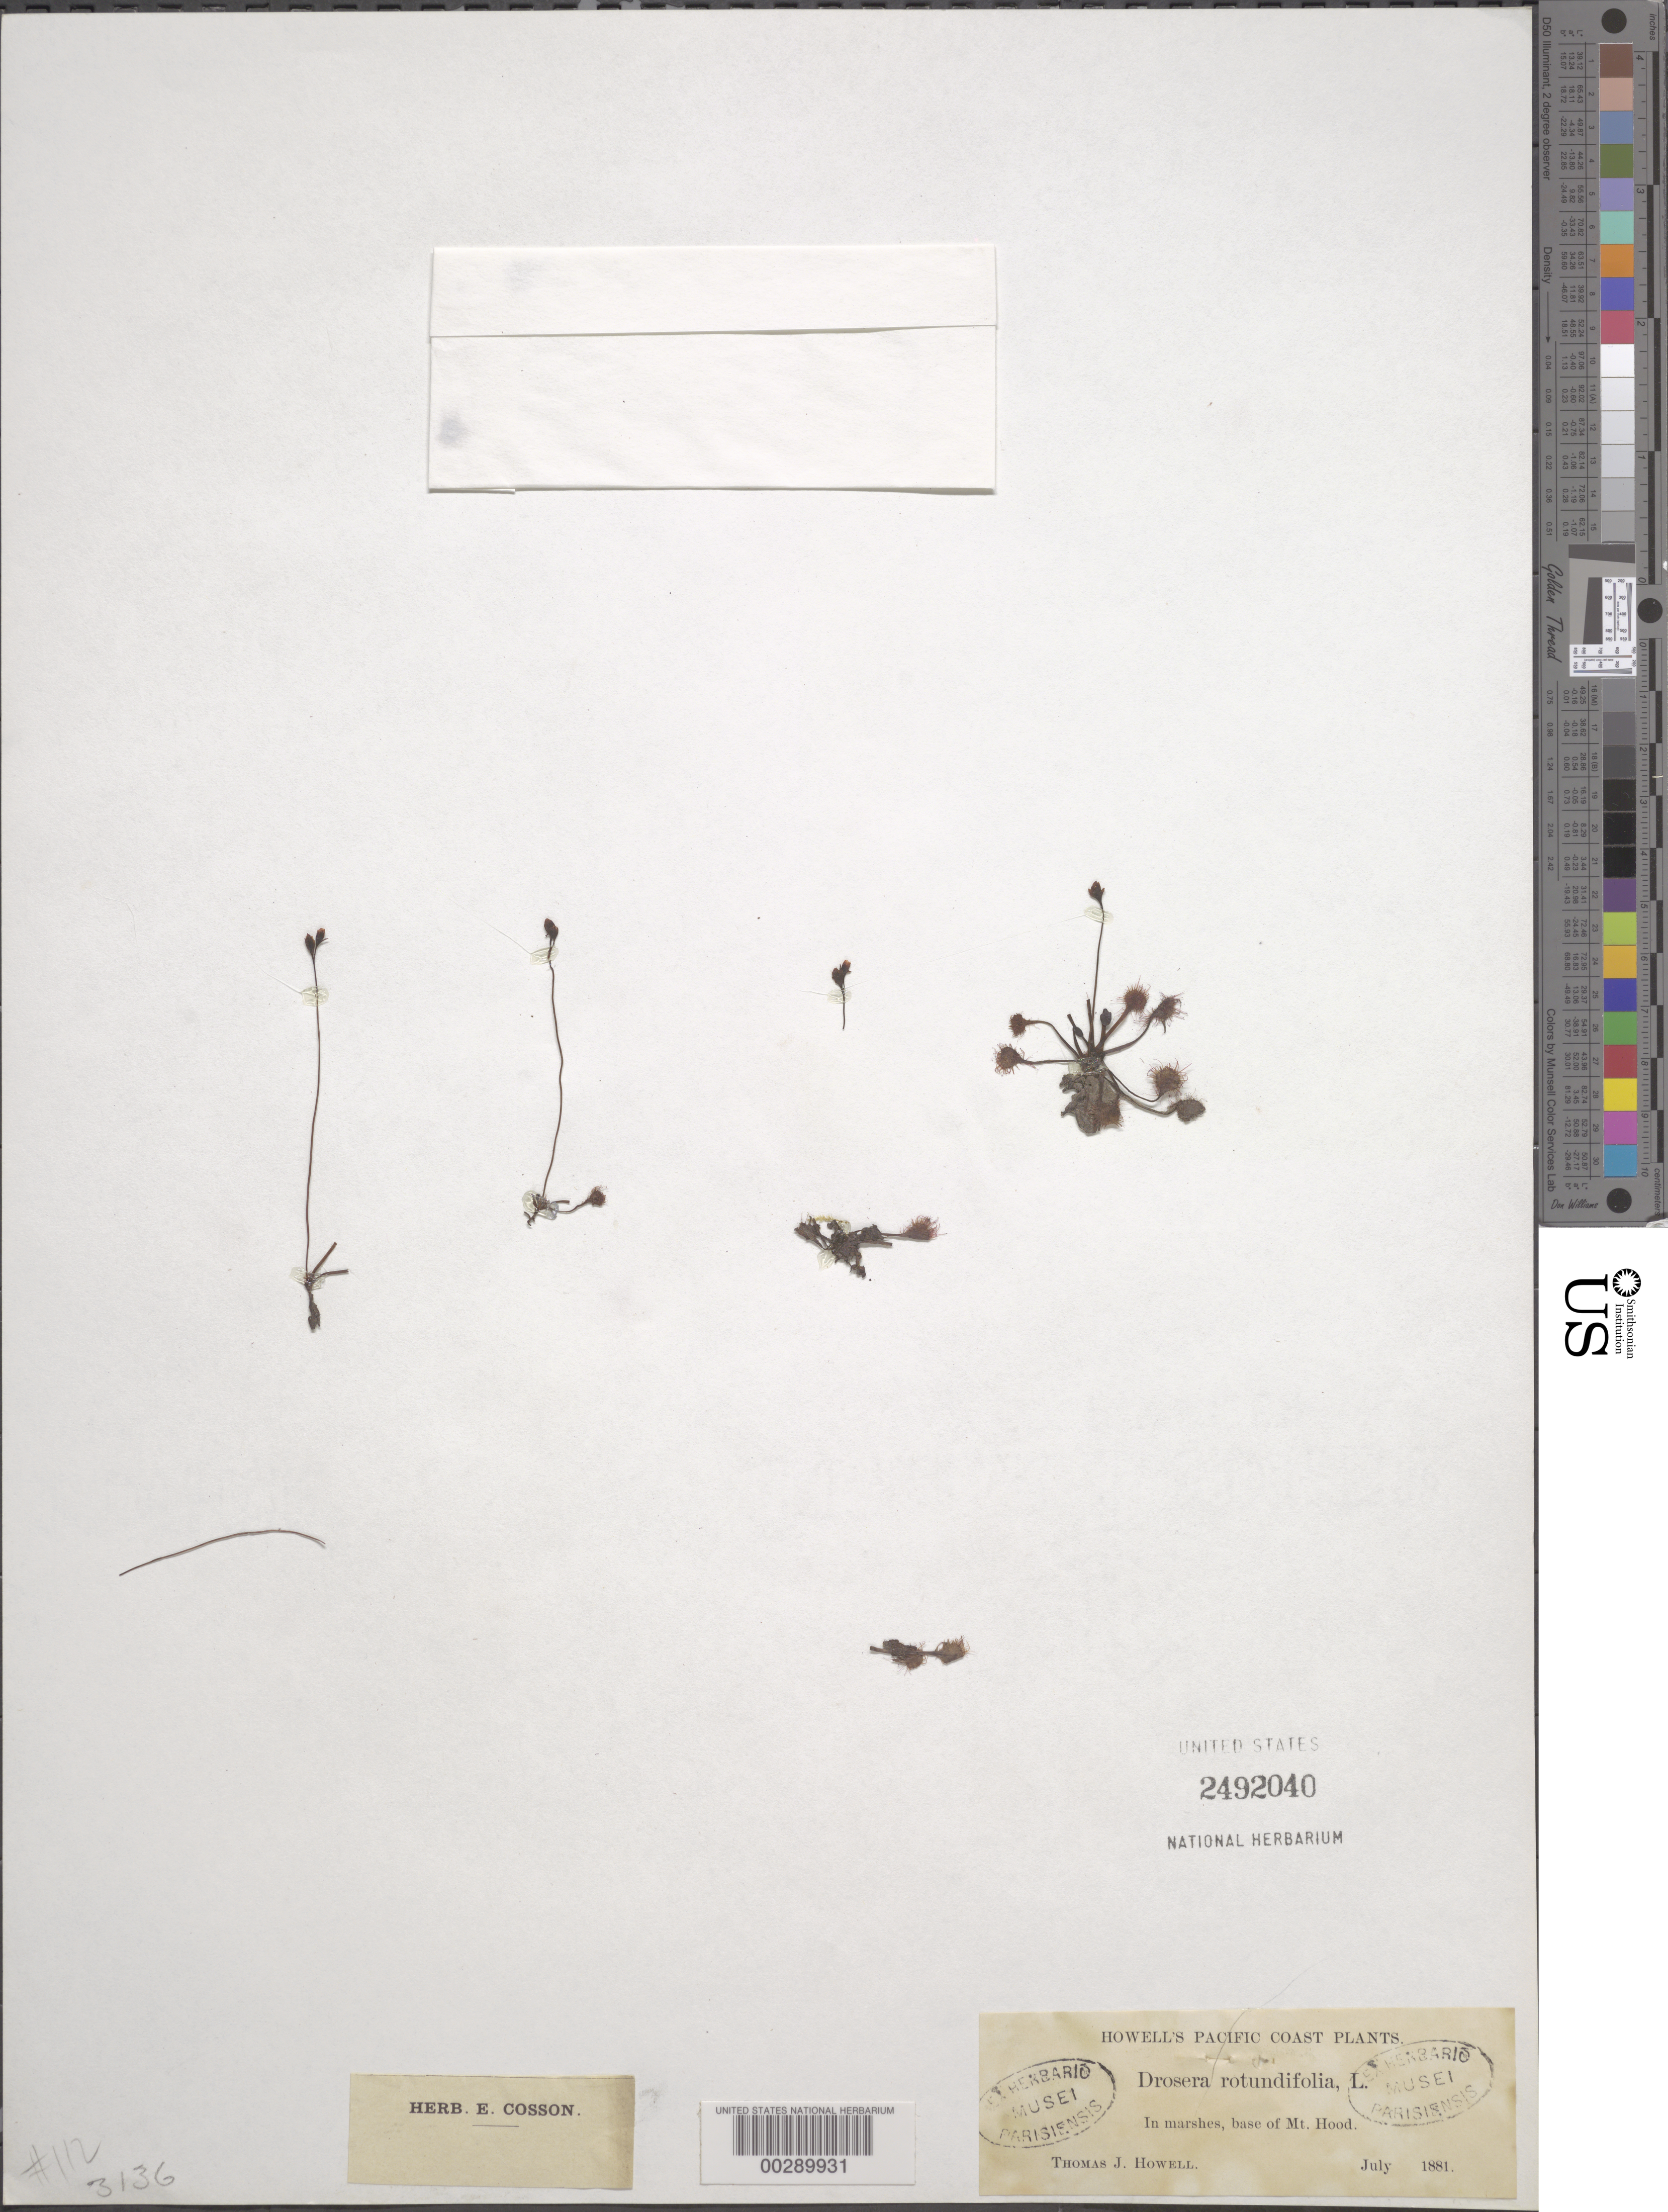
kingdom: Plantae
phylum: Tracheophyta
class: Magnoliopsida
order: Caryophyllales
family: Droseraceae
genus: Drosera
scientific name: Drosera rotundifolia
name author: L.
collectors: T. J. Howell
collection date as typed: Jul 1881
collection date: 1881-07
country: United States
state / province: Oregon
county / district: Hood River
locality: Base of mt. hood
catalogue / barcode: US 2492040